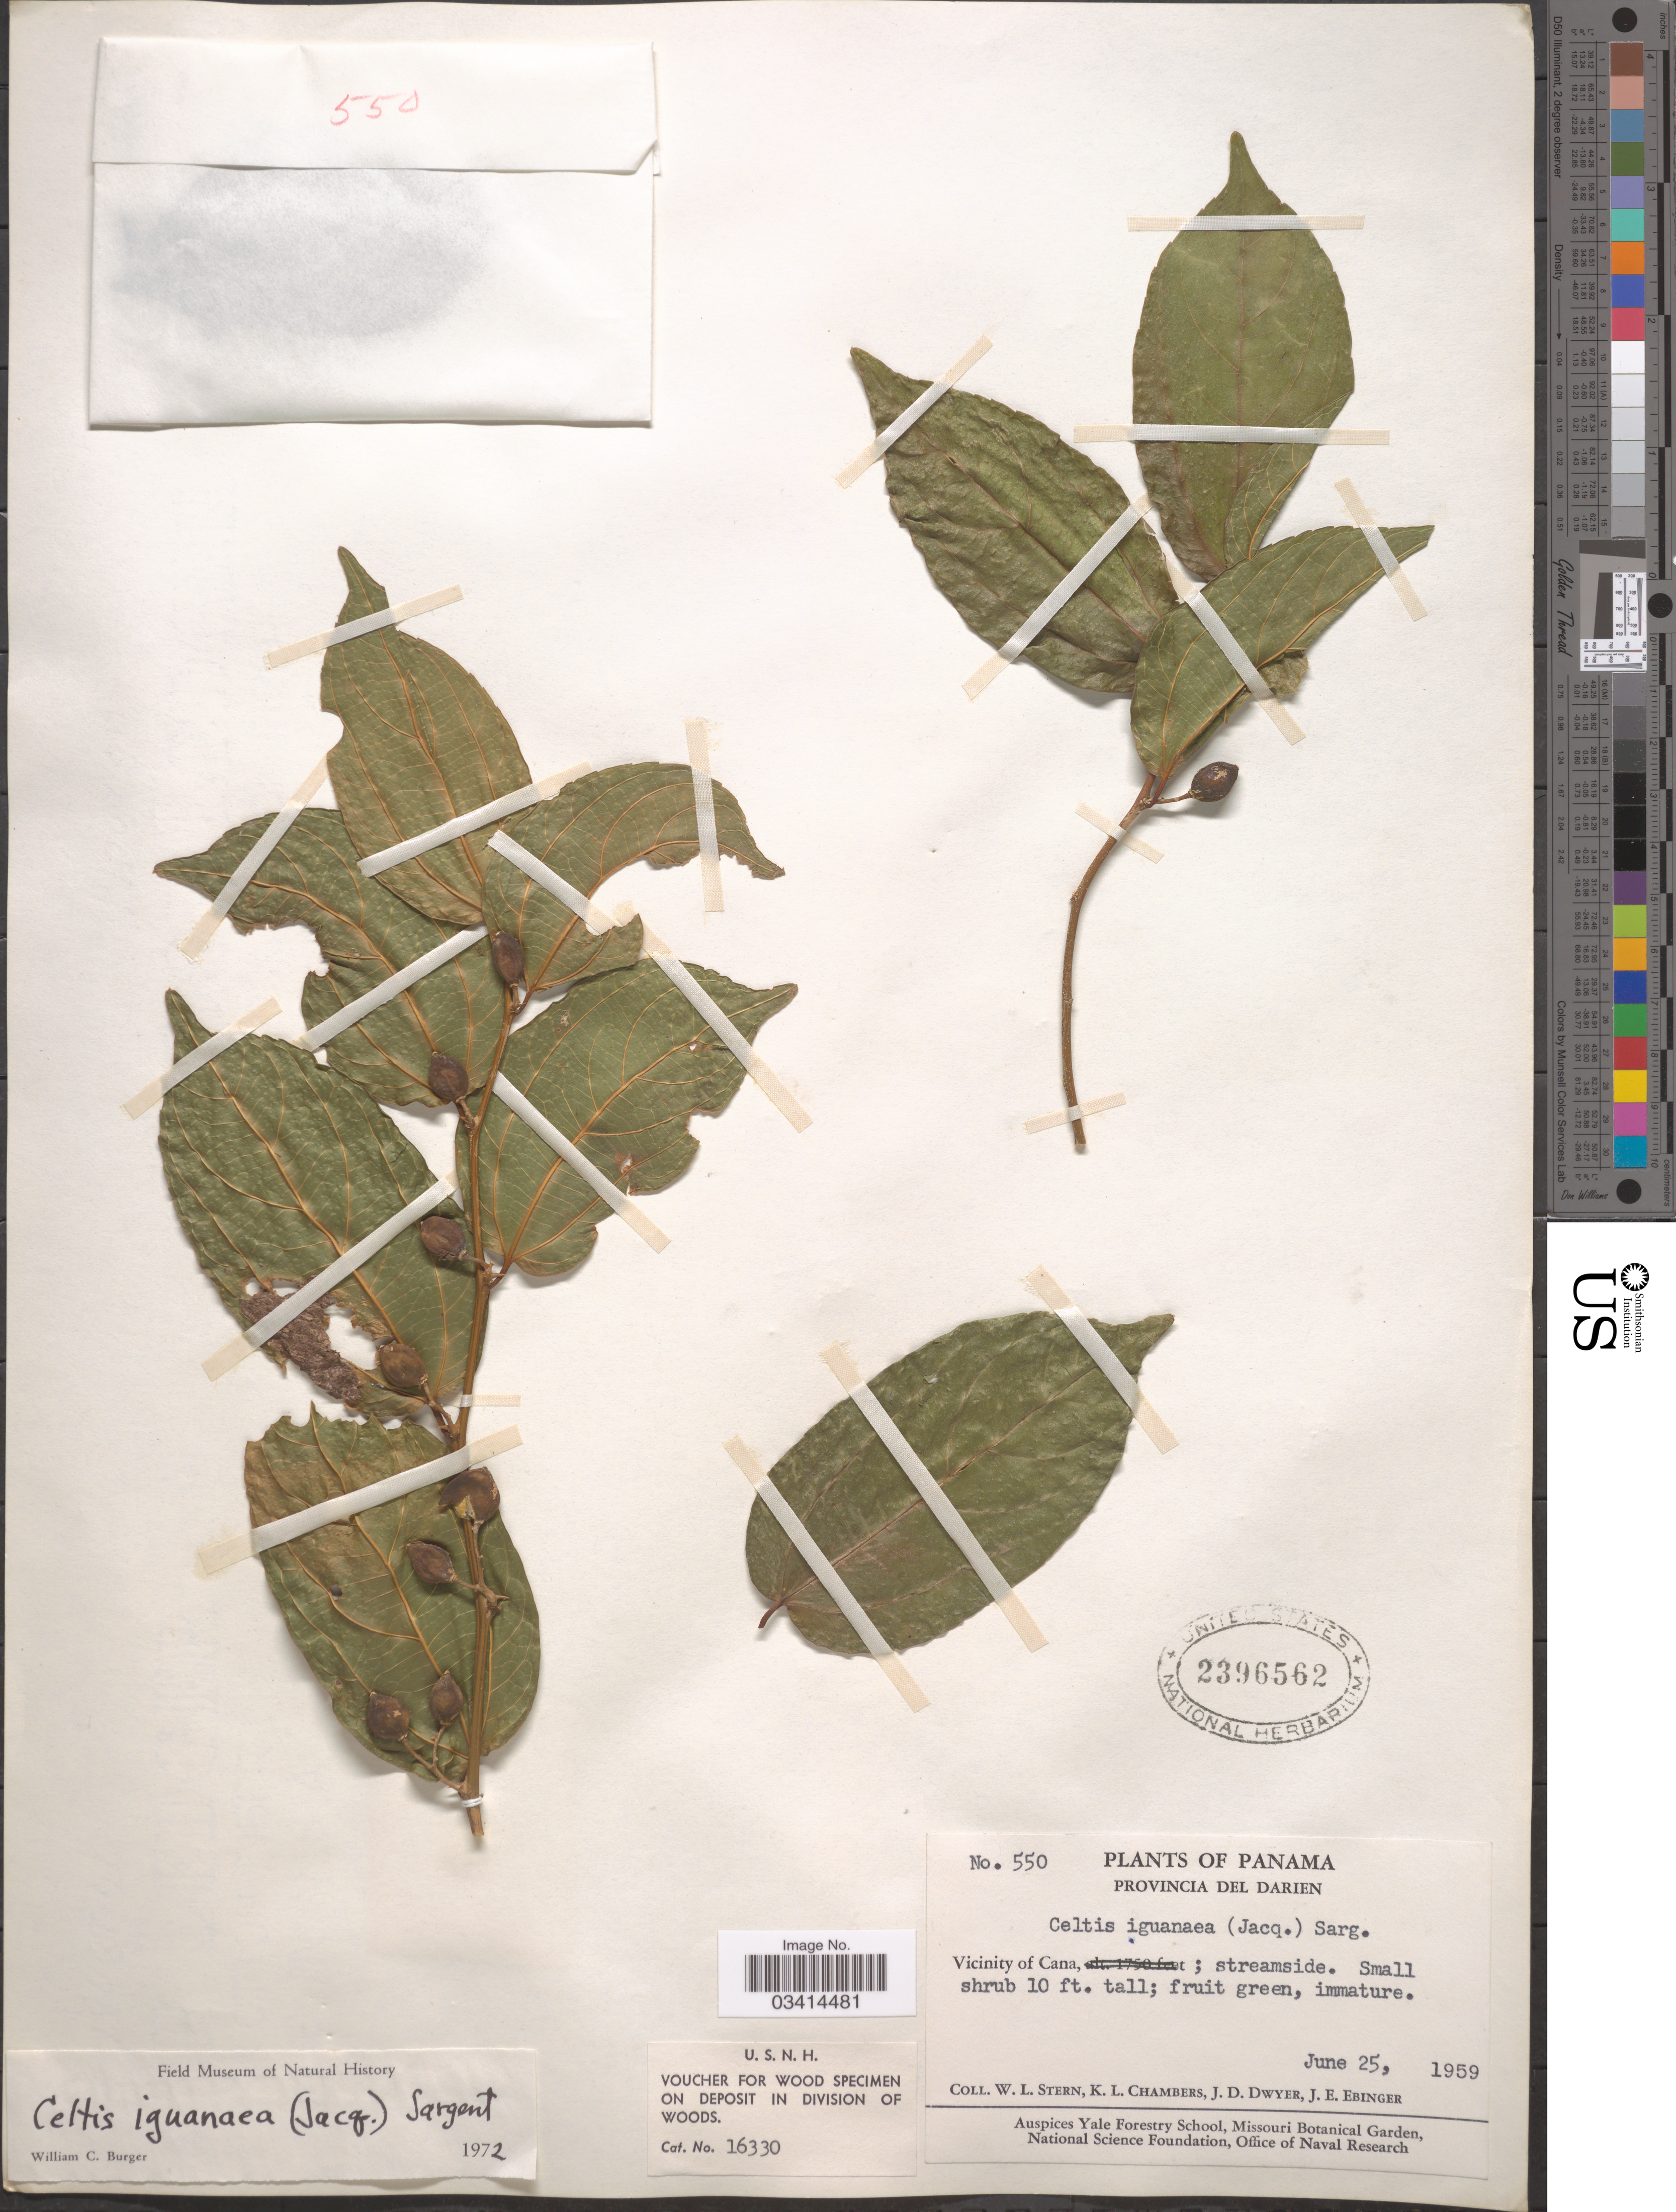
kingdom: Plantae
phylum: Tracheophyta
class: Magnoliopsida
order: Rosales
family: Cannabaceae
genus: Celtis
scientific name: Celtis iguanaea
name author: (Jacq.) Sarg.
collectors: W. L. Stern, K. Chambers, J. D. Dwyer & J. Ebinger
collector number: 550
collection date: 1959-06-25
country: Panama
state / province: Darién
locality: Vicinity of Cana.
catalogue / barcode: US 2396562